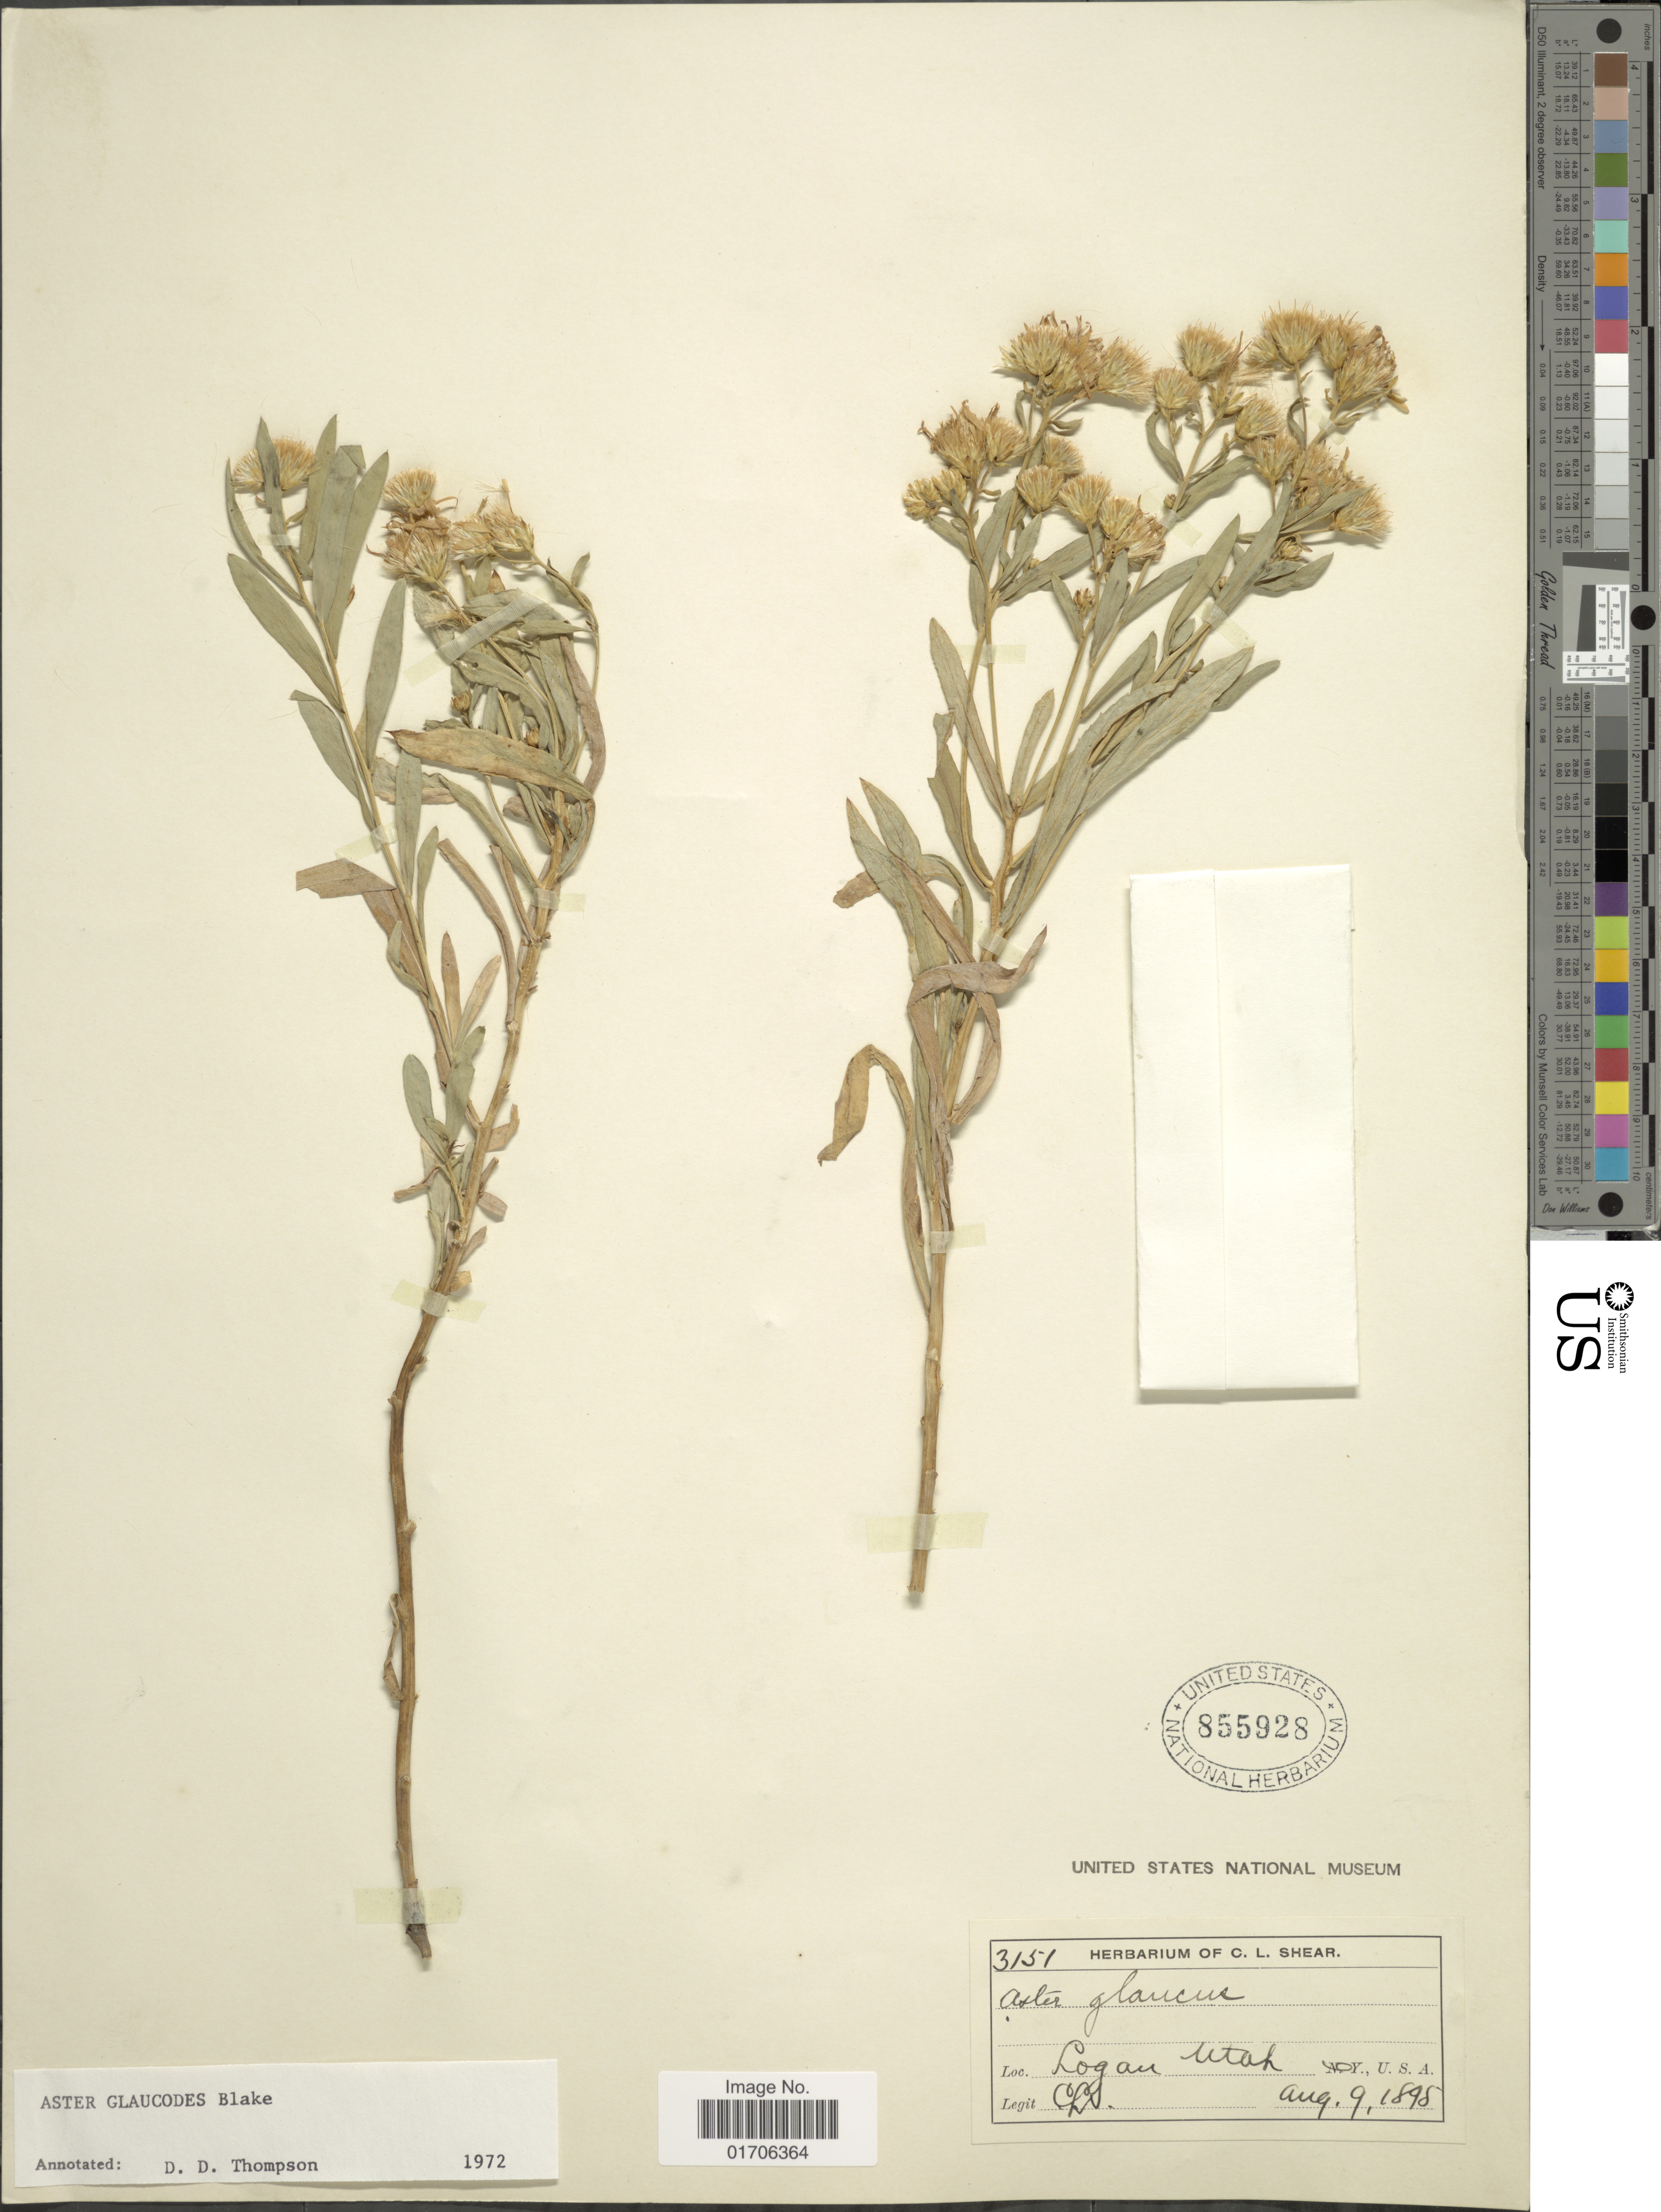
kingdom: Plantae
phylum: Tracheophyta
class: Magnoliopsida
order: Asterales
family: Asteraceae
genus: Eurybia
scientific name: Eurybia glauca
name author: (Nutt.) G.L. Nesom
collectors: C. L. Shear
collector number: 3151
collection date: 1895-08-09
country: United States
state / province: Utah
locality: Logan, Utah, U.S.A.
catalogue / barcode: US 855928